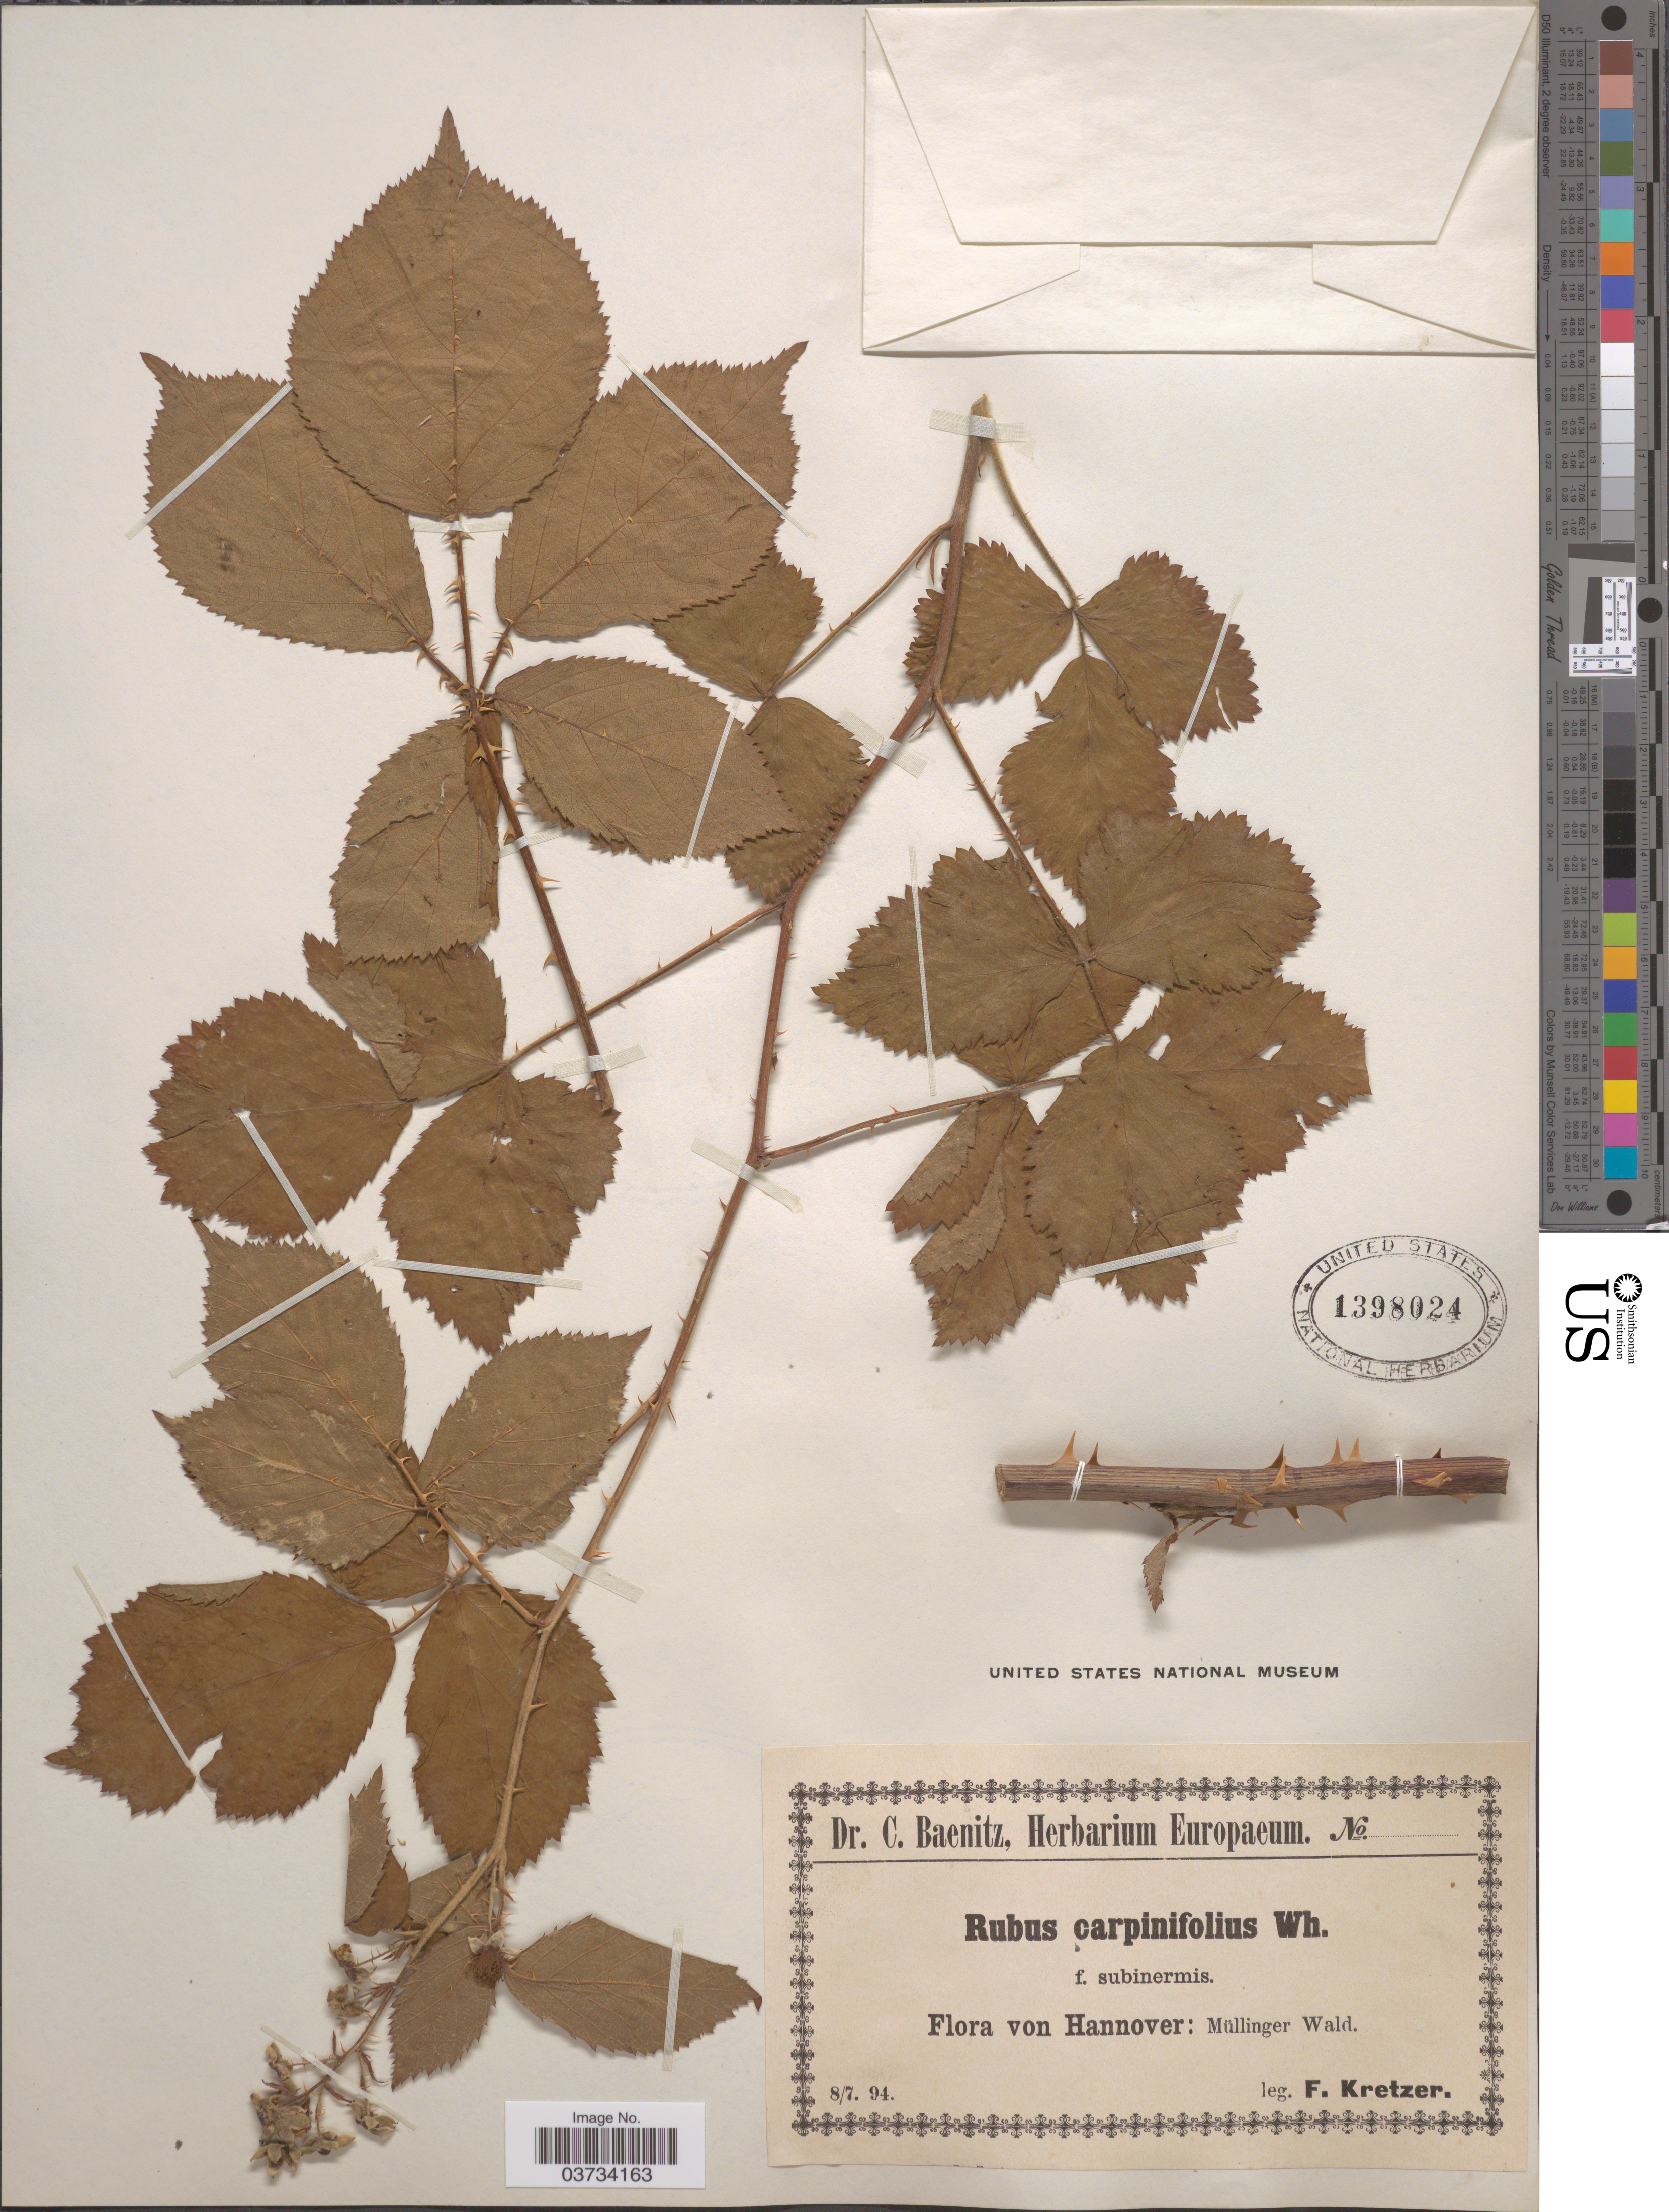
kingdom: Plantae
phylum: Tracheophyta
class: Magnoliopsida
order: Rosales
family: Rosaceae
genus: Rubus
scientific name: Rubus carpinifolius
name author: Rydb.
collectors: F. Kretzer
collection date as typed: Transcribed d/m/y: 8/7/94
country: Germany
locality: Hannover: Müllinger Wald.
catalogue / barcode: US 1398024